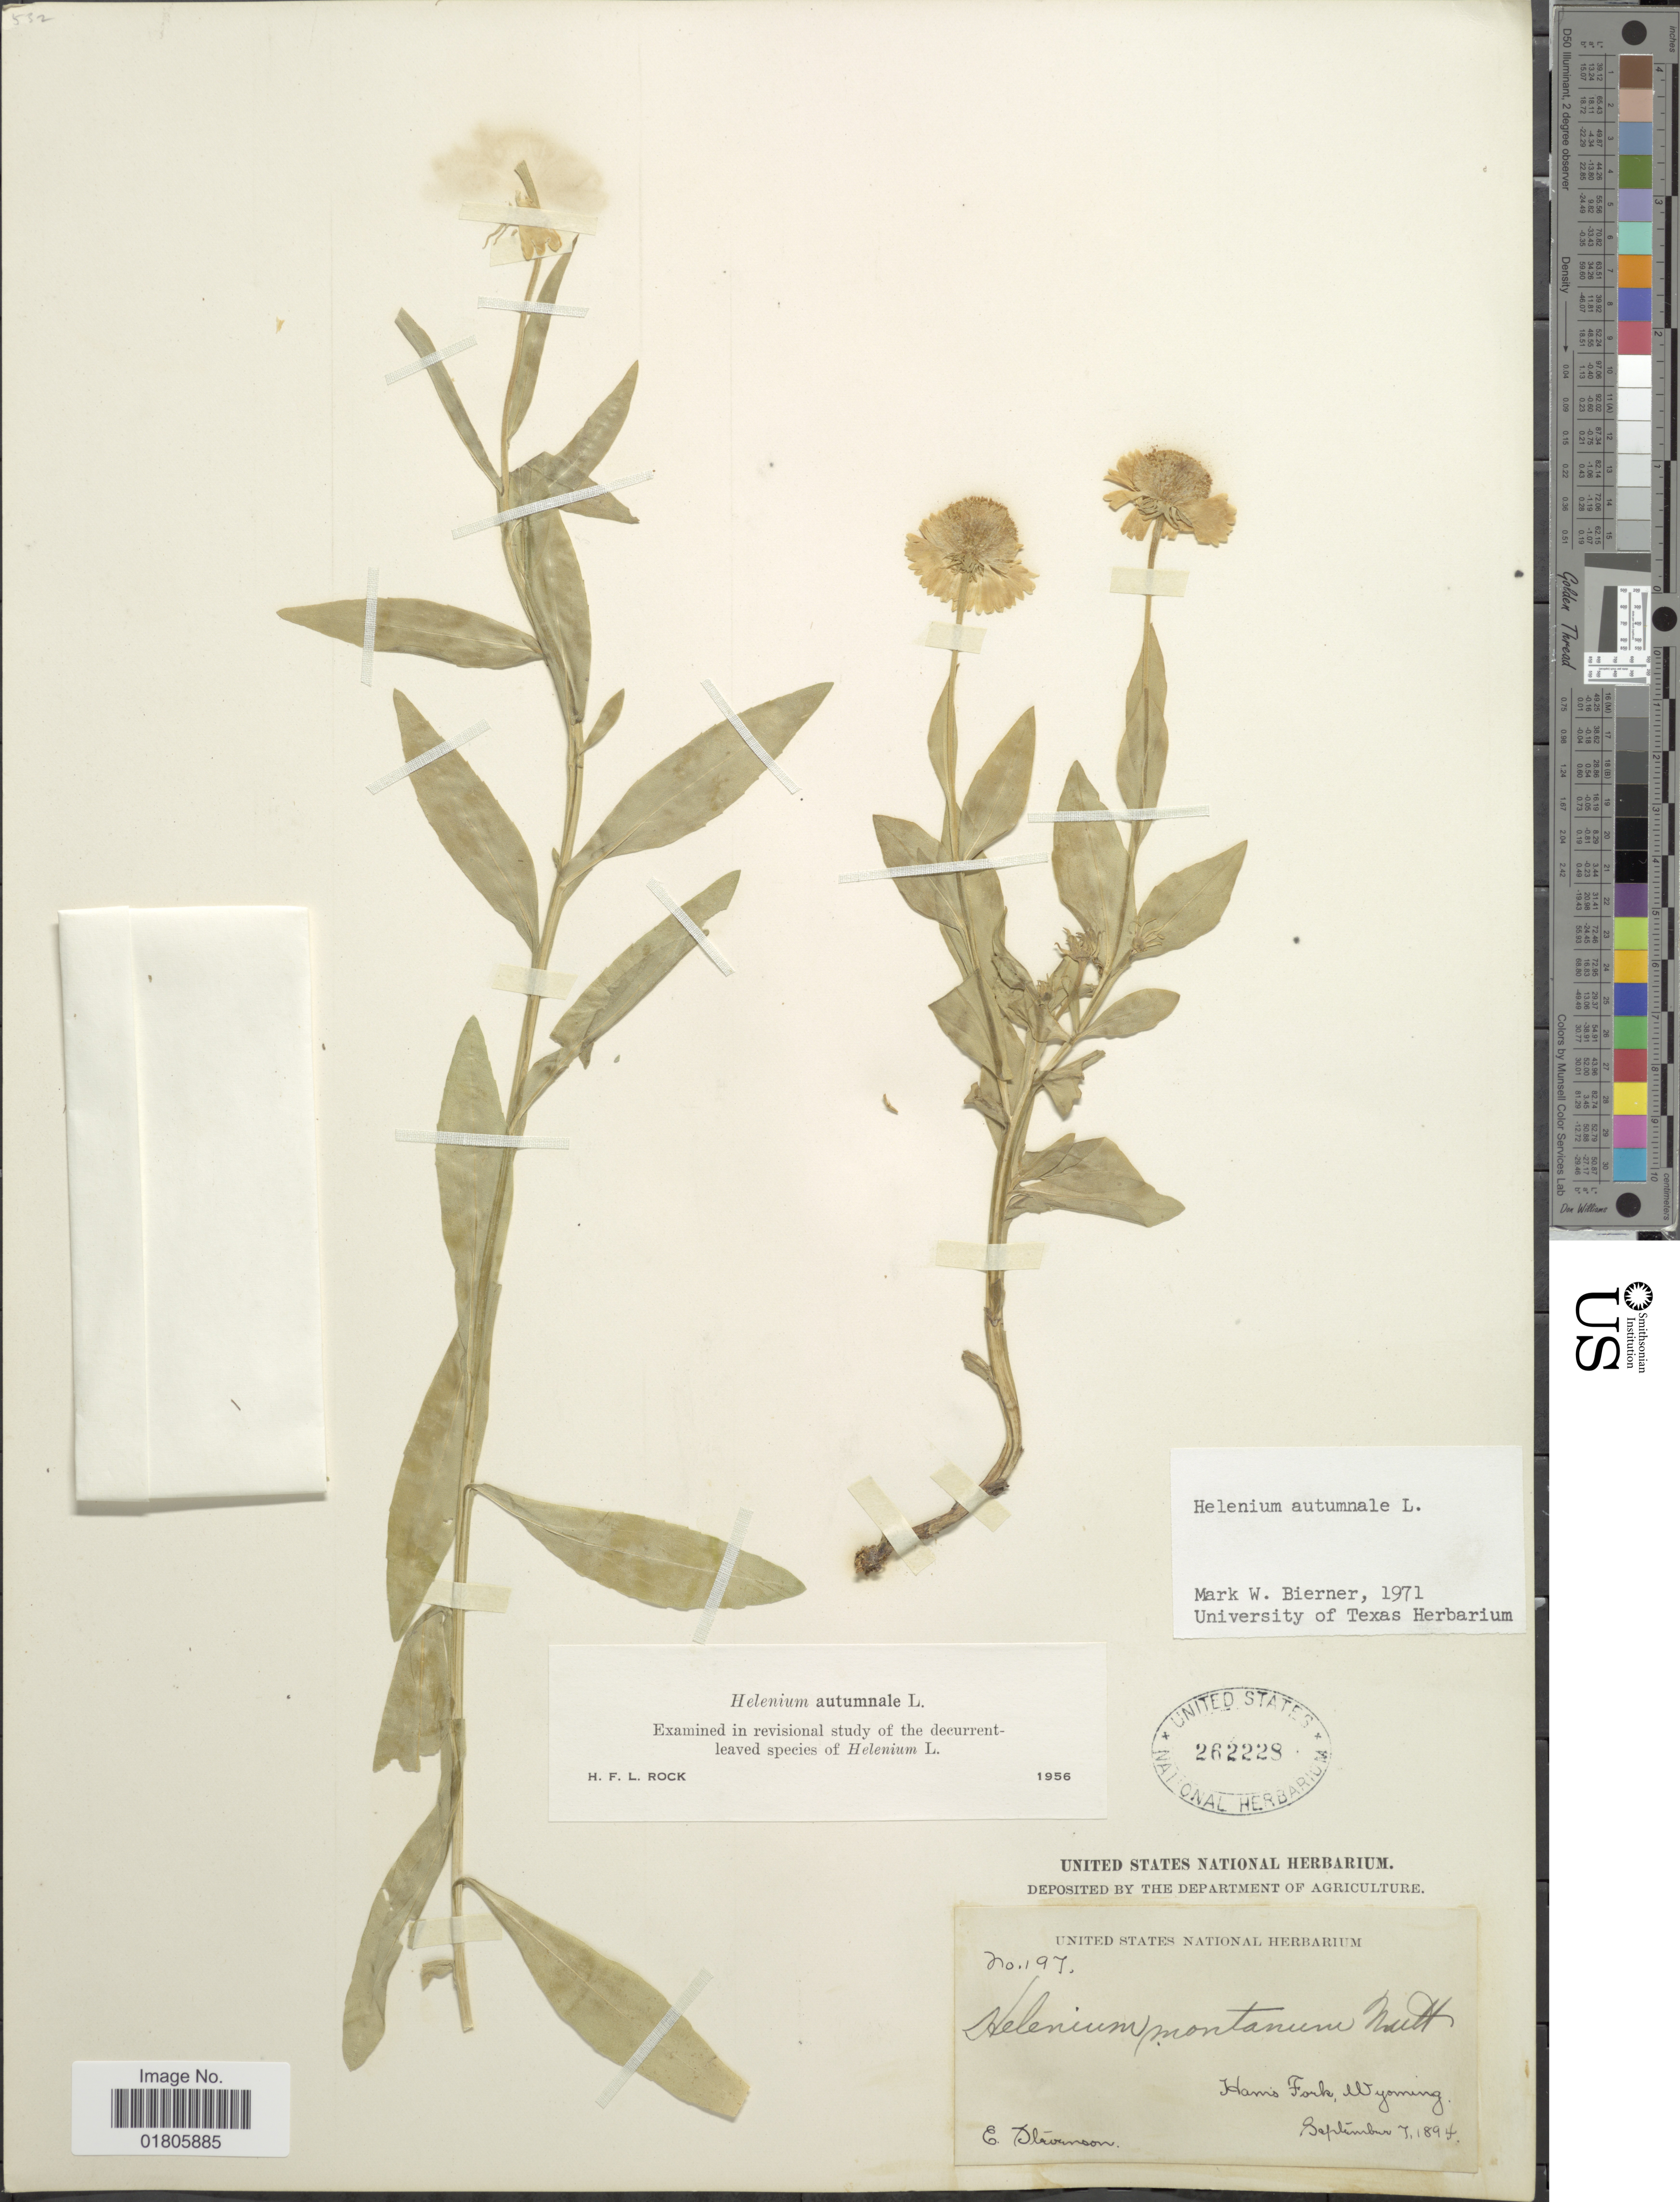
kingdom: Plantae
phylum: Tracheophyta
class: Magnoliopsida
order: Asterales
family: Asteraceae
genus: Helenium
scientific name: Helenium autumnale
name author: L.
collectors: E. Stevenson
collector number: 197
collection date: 1894-09-07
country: United States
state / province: Wyoming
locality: Harris Fork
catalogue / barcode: US 262228